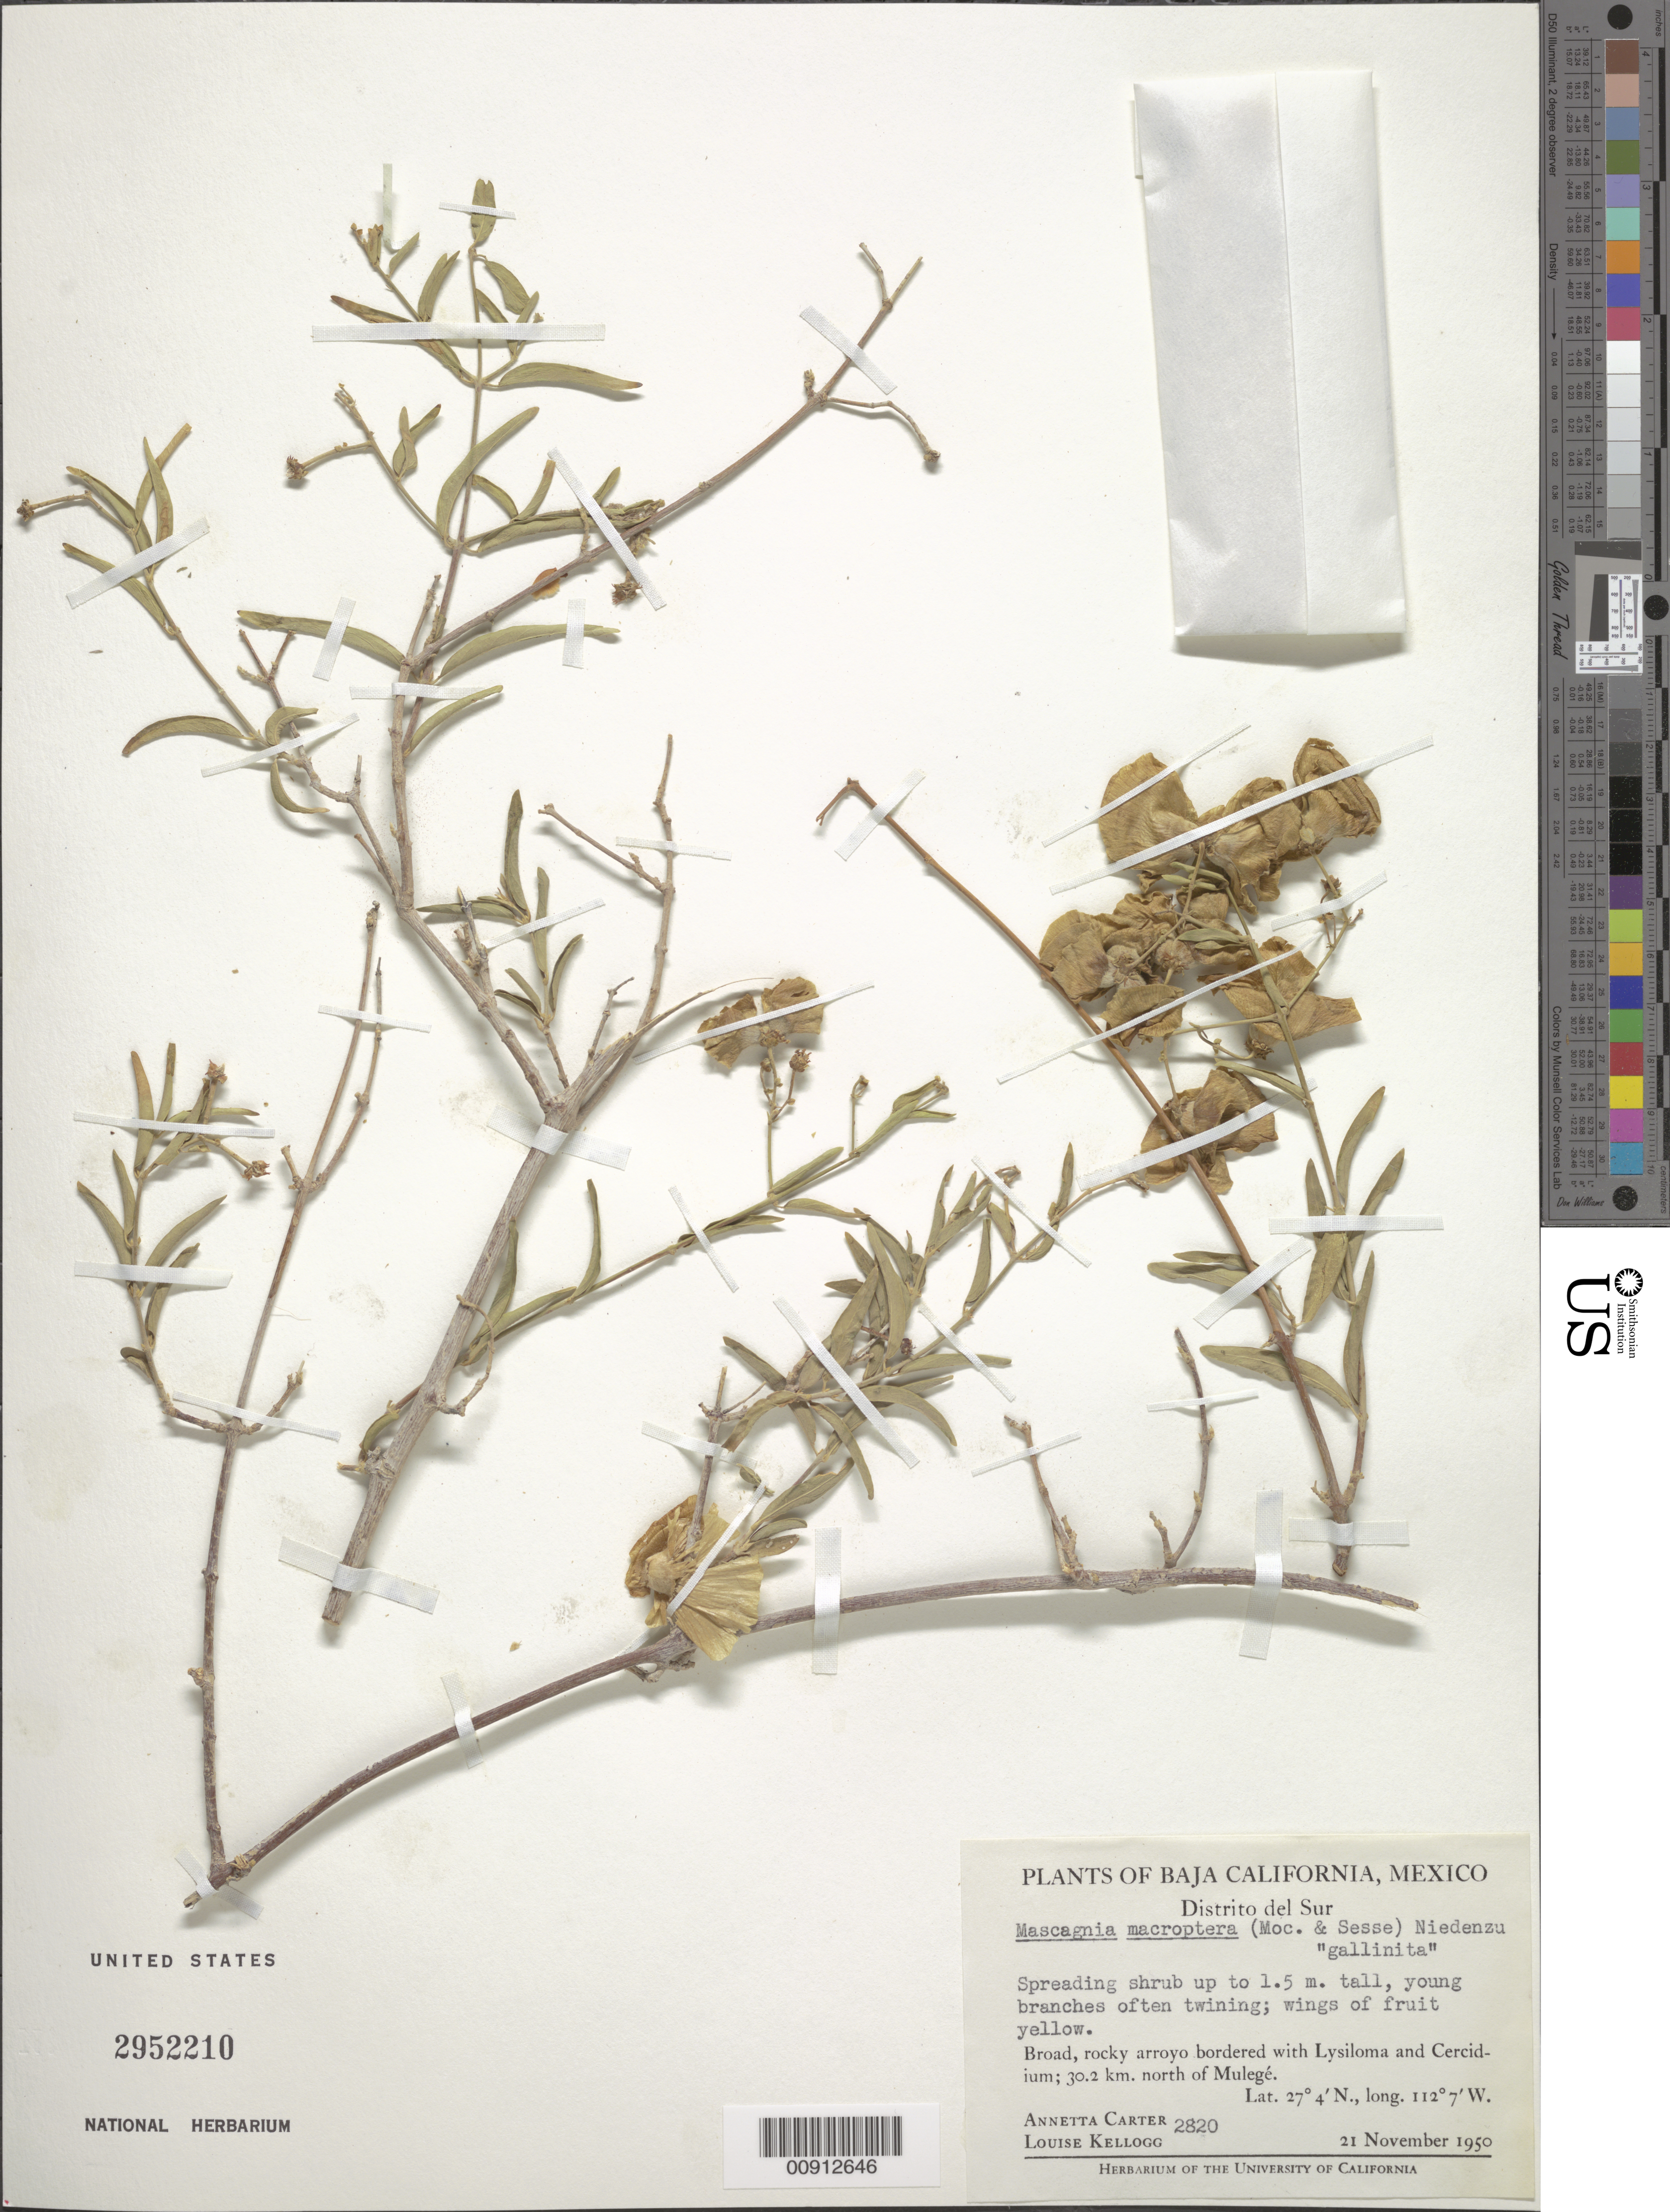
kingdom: Plantae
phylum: Tracheophyta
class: Magnoliopsida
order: Malpighiales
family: Malpighiaceae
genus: Callaeum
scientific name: Callaeum macropterum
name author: (Moc. & Sessé ex DC.) D.M. Johnson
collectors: A. Carter & L. Kellogg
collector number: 2820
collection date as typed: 21 Nov 1950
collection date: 1950-11-21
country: Mexico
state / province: Baja California Sur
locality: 30.2 km. north of Mulegé. Baja California. Distrito Sur.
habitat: Broad rocky arroyo bordered with Lysiloma and Cercidium.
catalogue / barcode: US 2952210